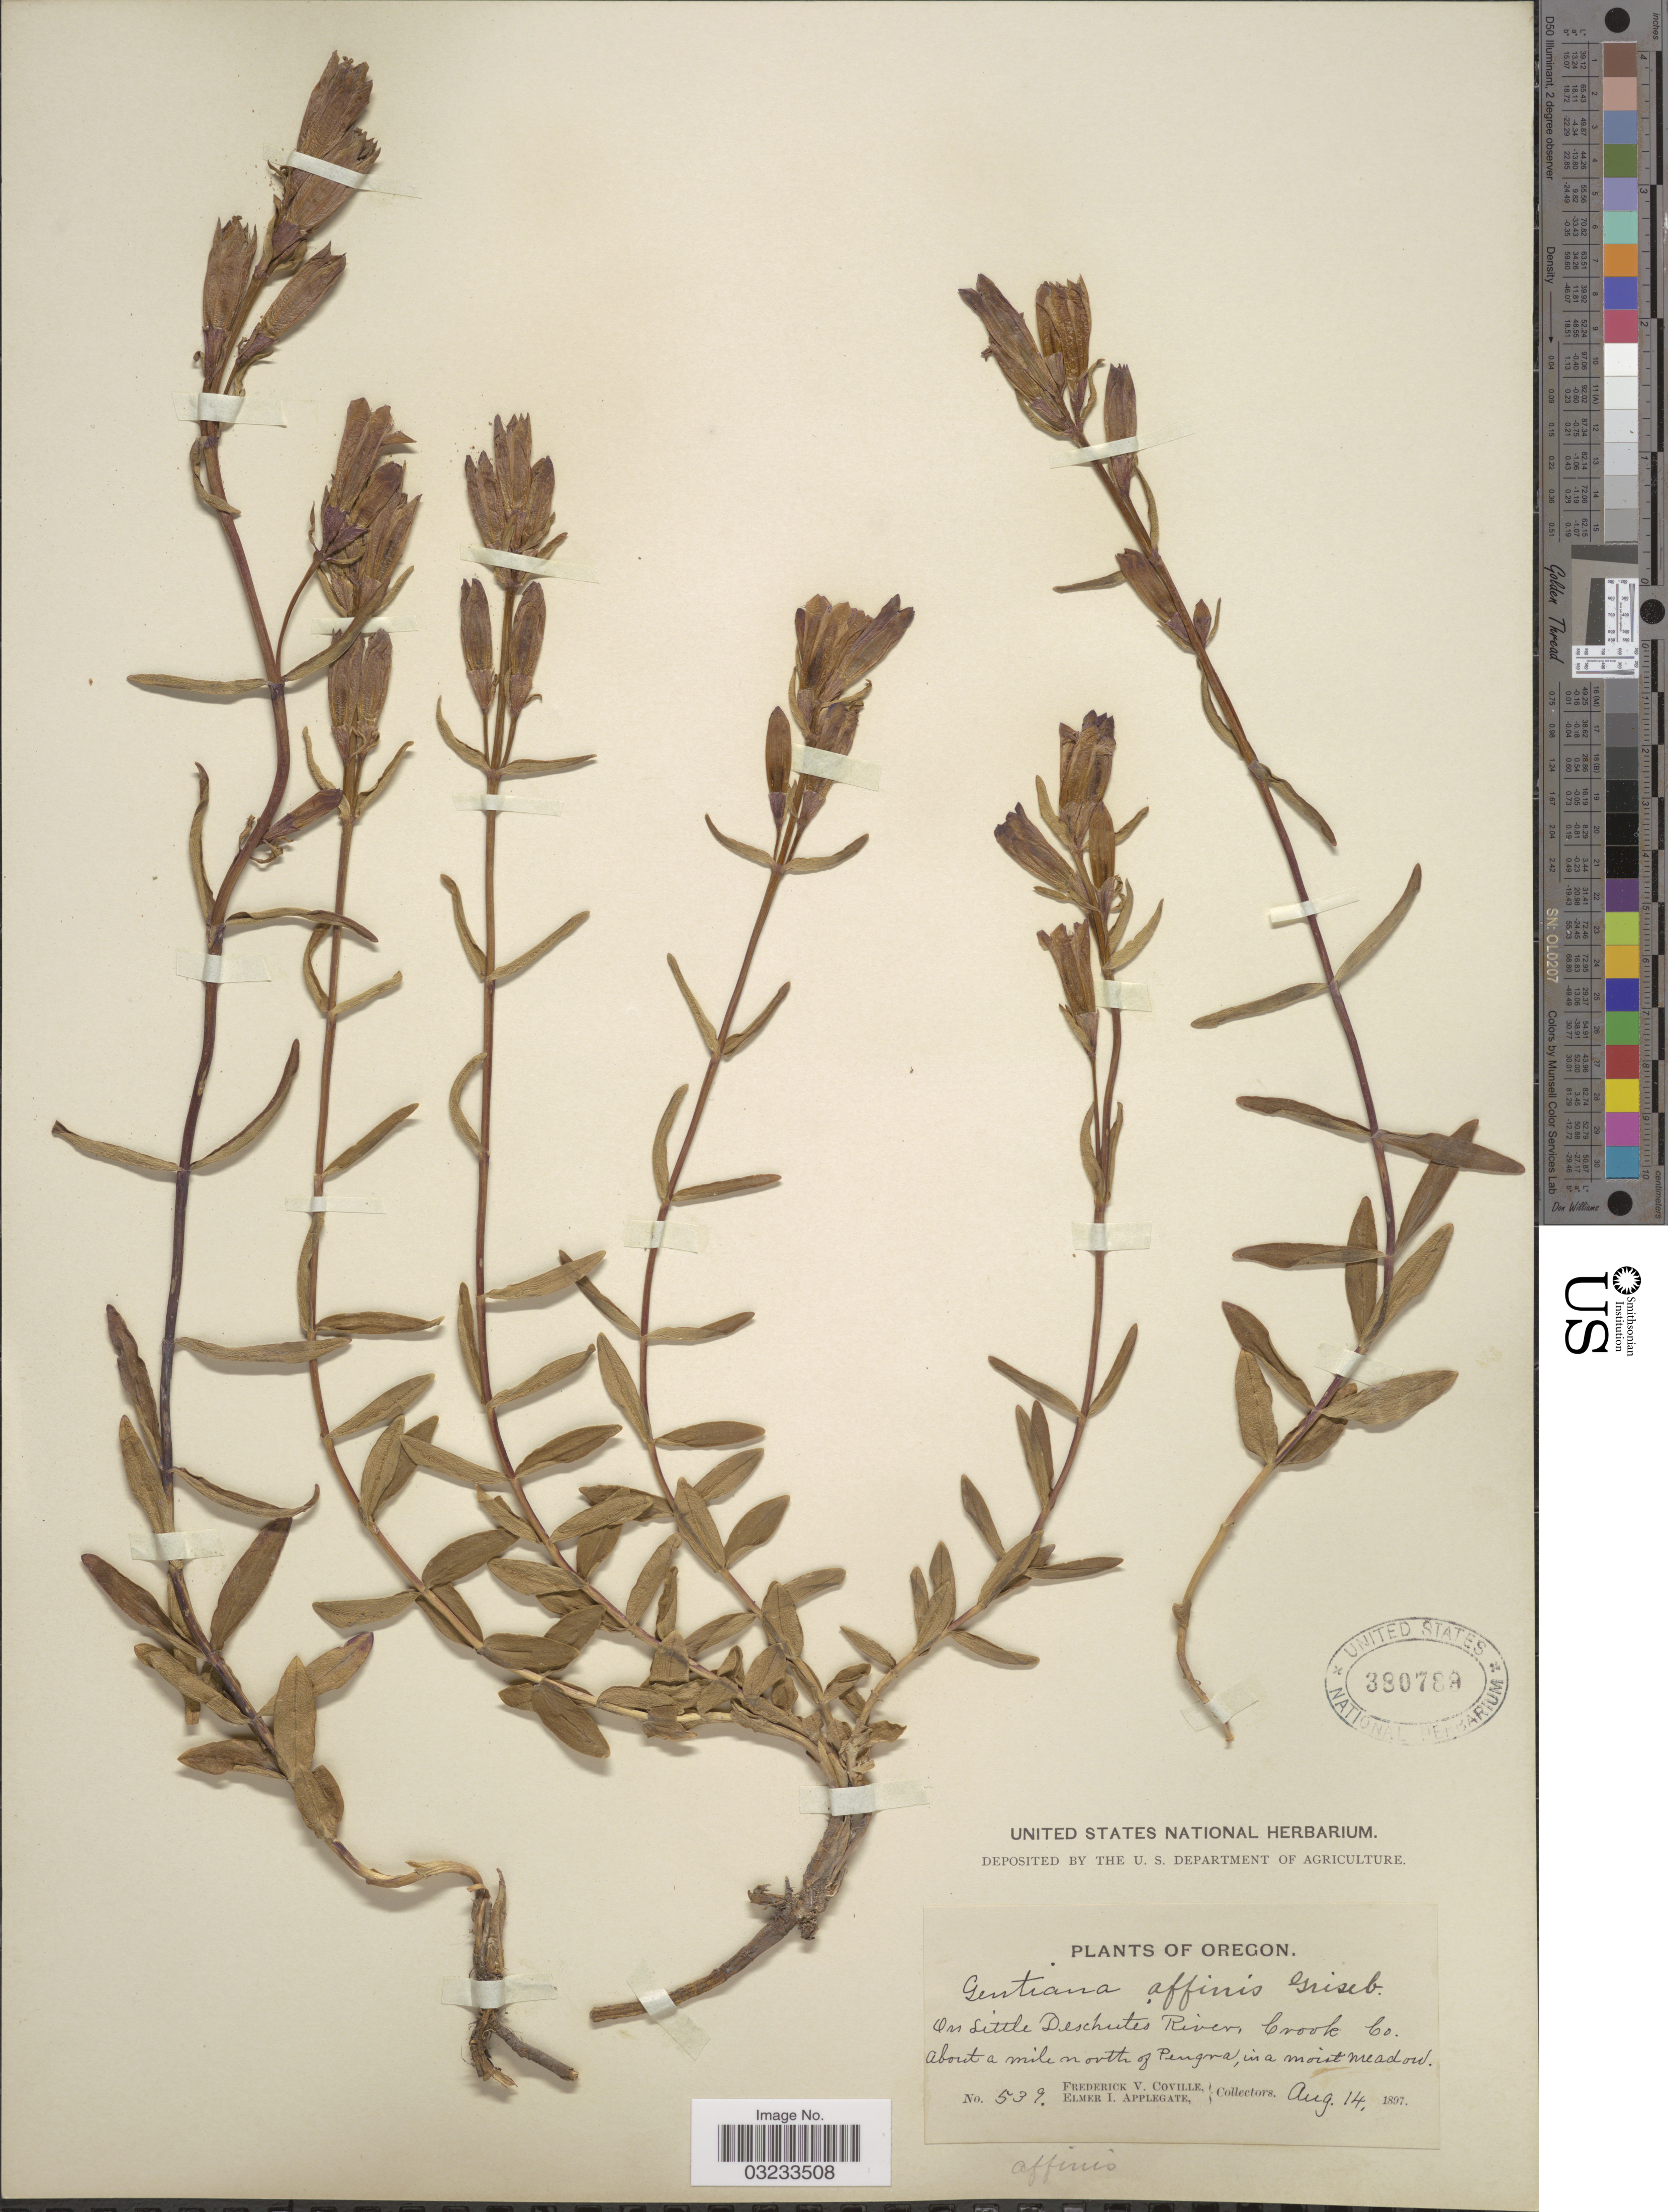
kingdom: Plantae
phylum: Tracheophyta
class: Magnoliopsida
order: Gentianales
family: Gentianaceae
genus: Gentiana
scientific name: Gentiana affinis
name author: Griseb.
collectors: F. V. Coville & E. I. Applegate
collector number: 539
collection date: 1897-08-14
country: United States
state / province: Oregon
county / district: Crook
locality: On Little Deschutes River, Crook Co. About a mile north of Pengra.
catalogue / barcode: US 380789